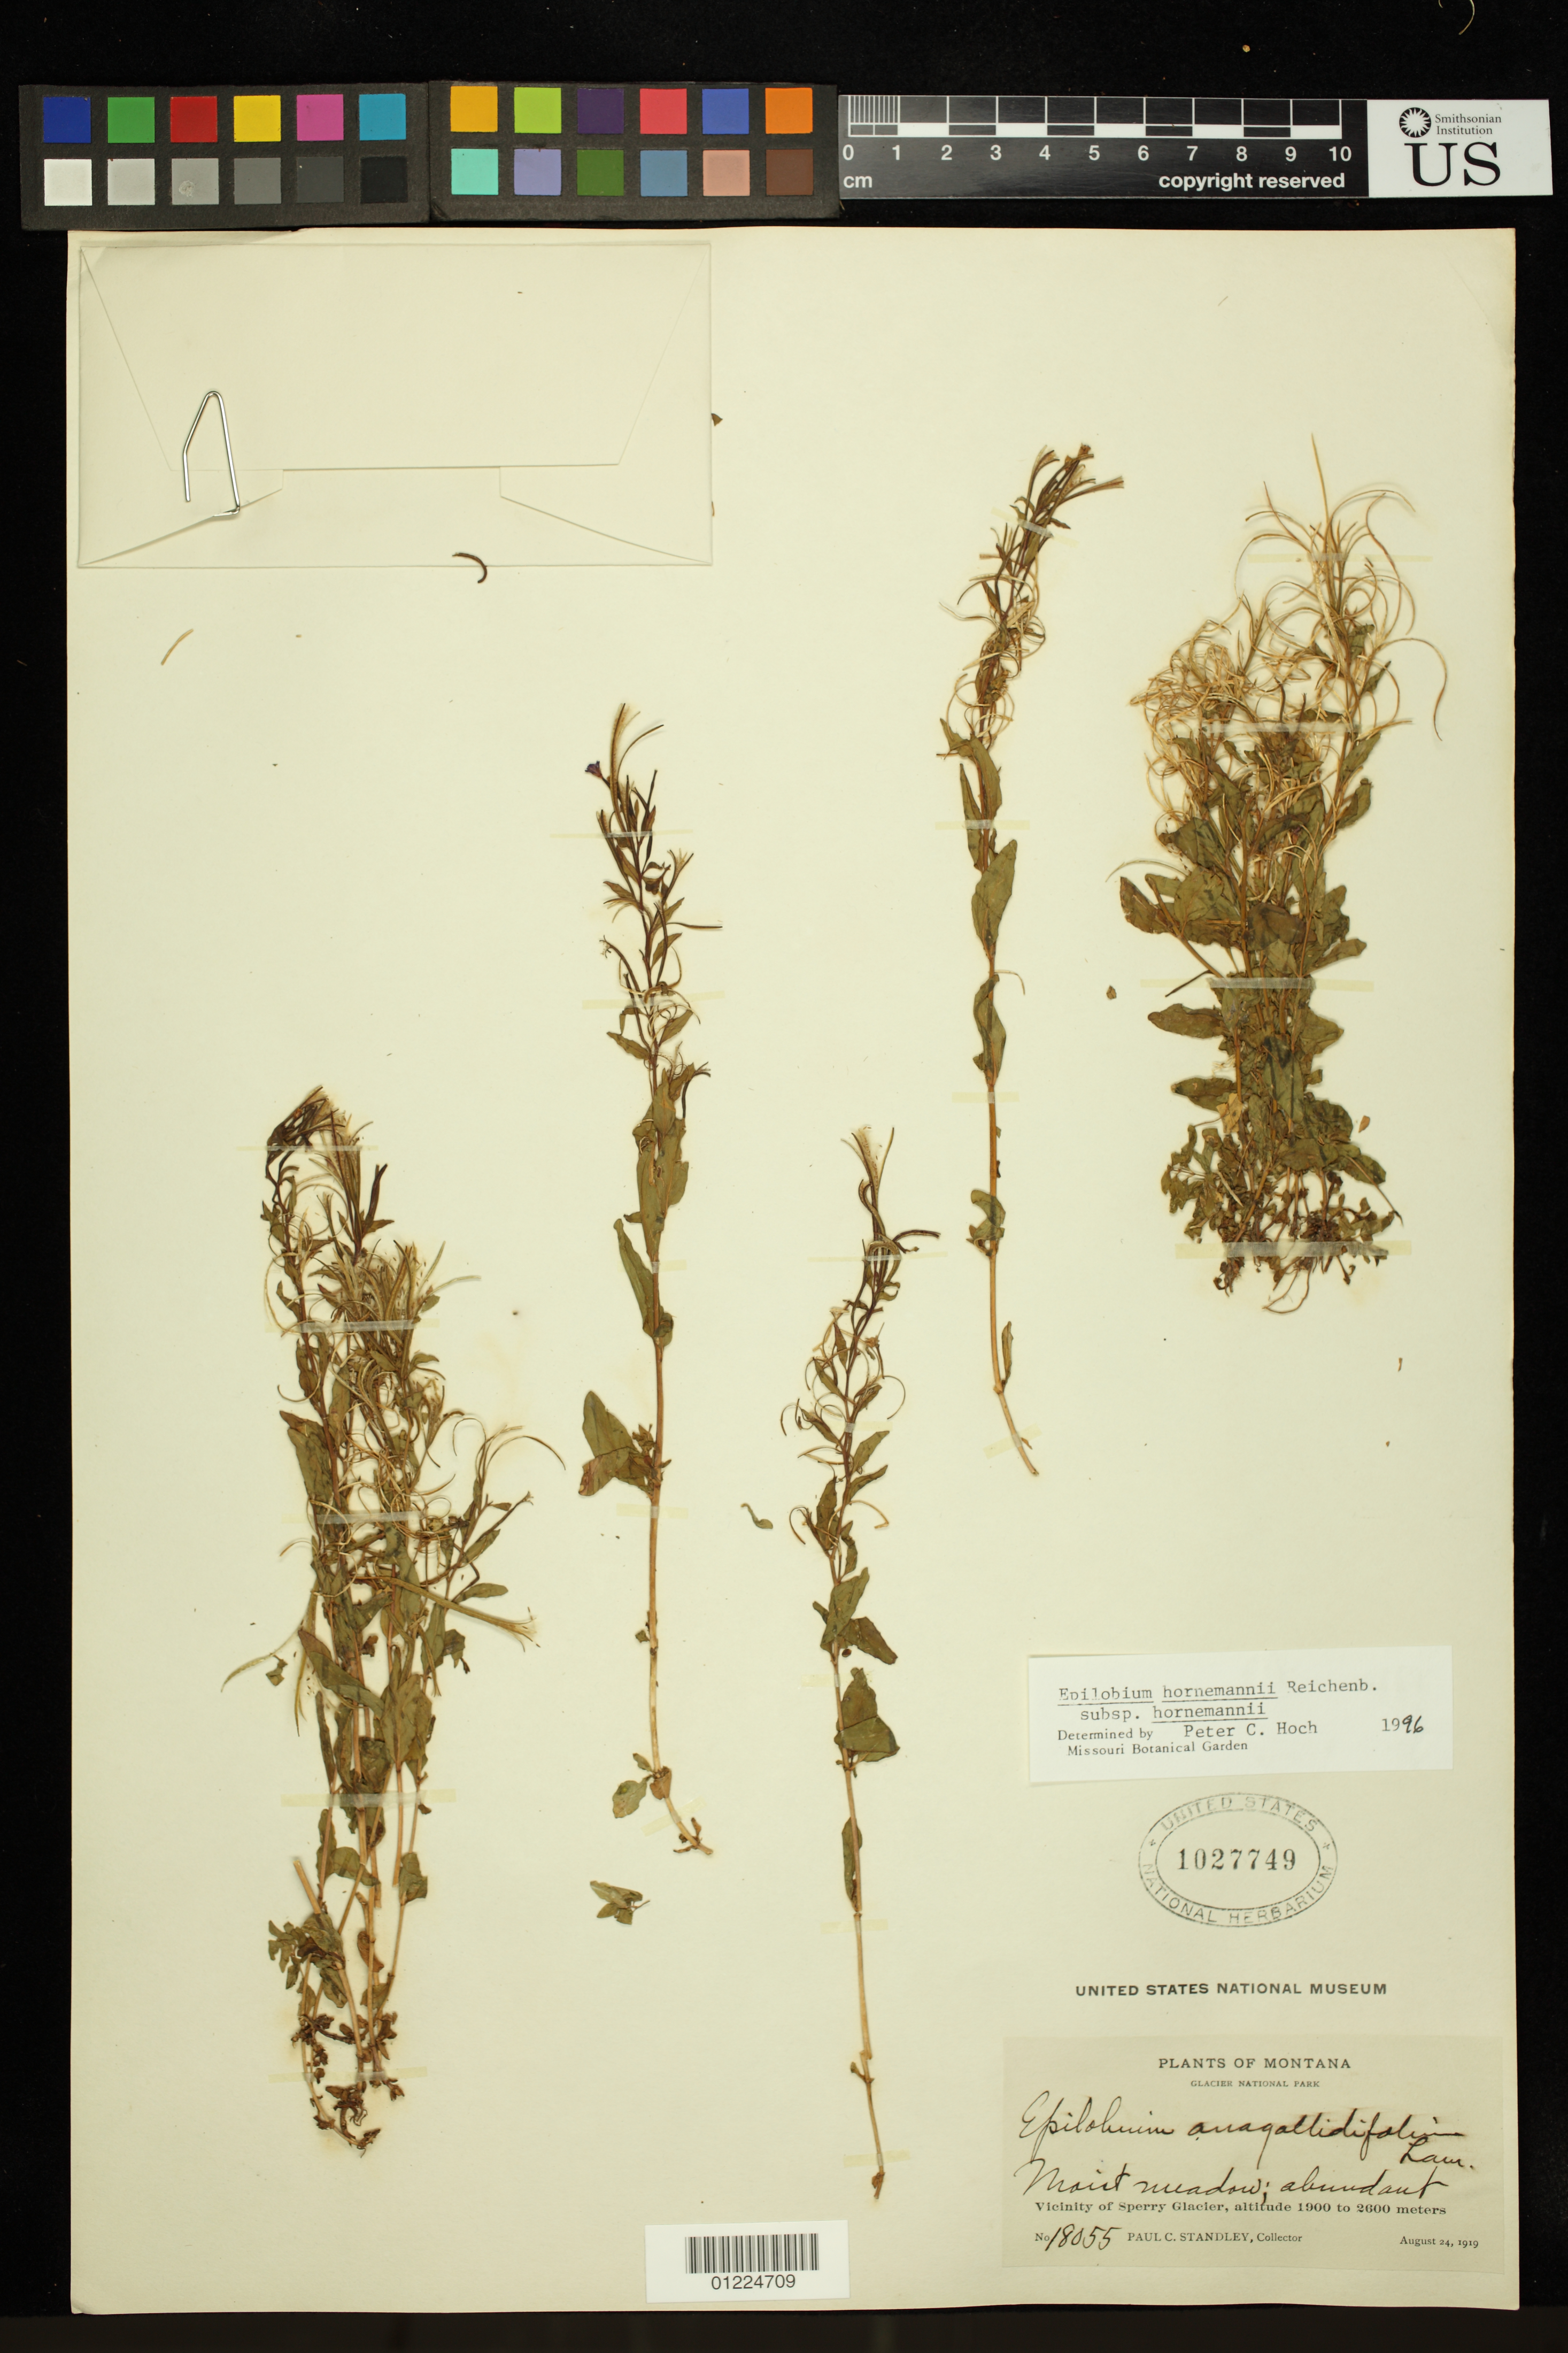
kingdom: Plantae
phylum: Tracheophyta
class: Magnoliopsida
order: Myrtales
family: Onagraceae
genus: Epilobium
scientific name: Epilobium hornemannii subsp. hornemannii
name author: Rchb.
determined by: Hoch, P. C.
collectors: P. C. Standley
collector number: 18055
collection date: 1919-08-24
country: United States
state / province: Montana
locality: Vicinity of Sperry Glacier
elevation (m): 1900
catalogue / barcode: US 1027749